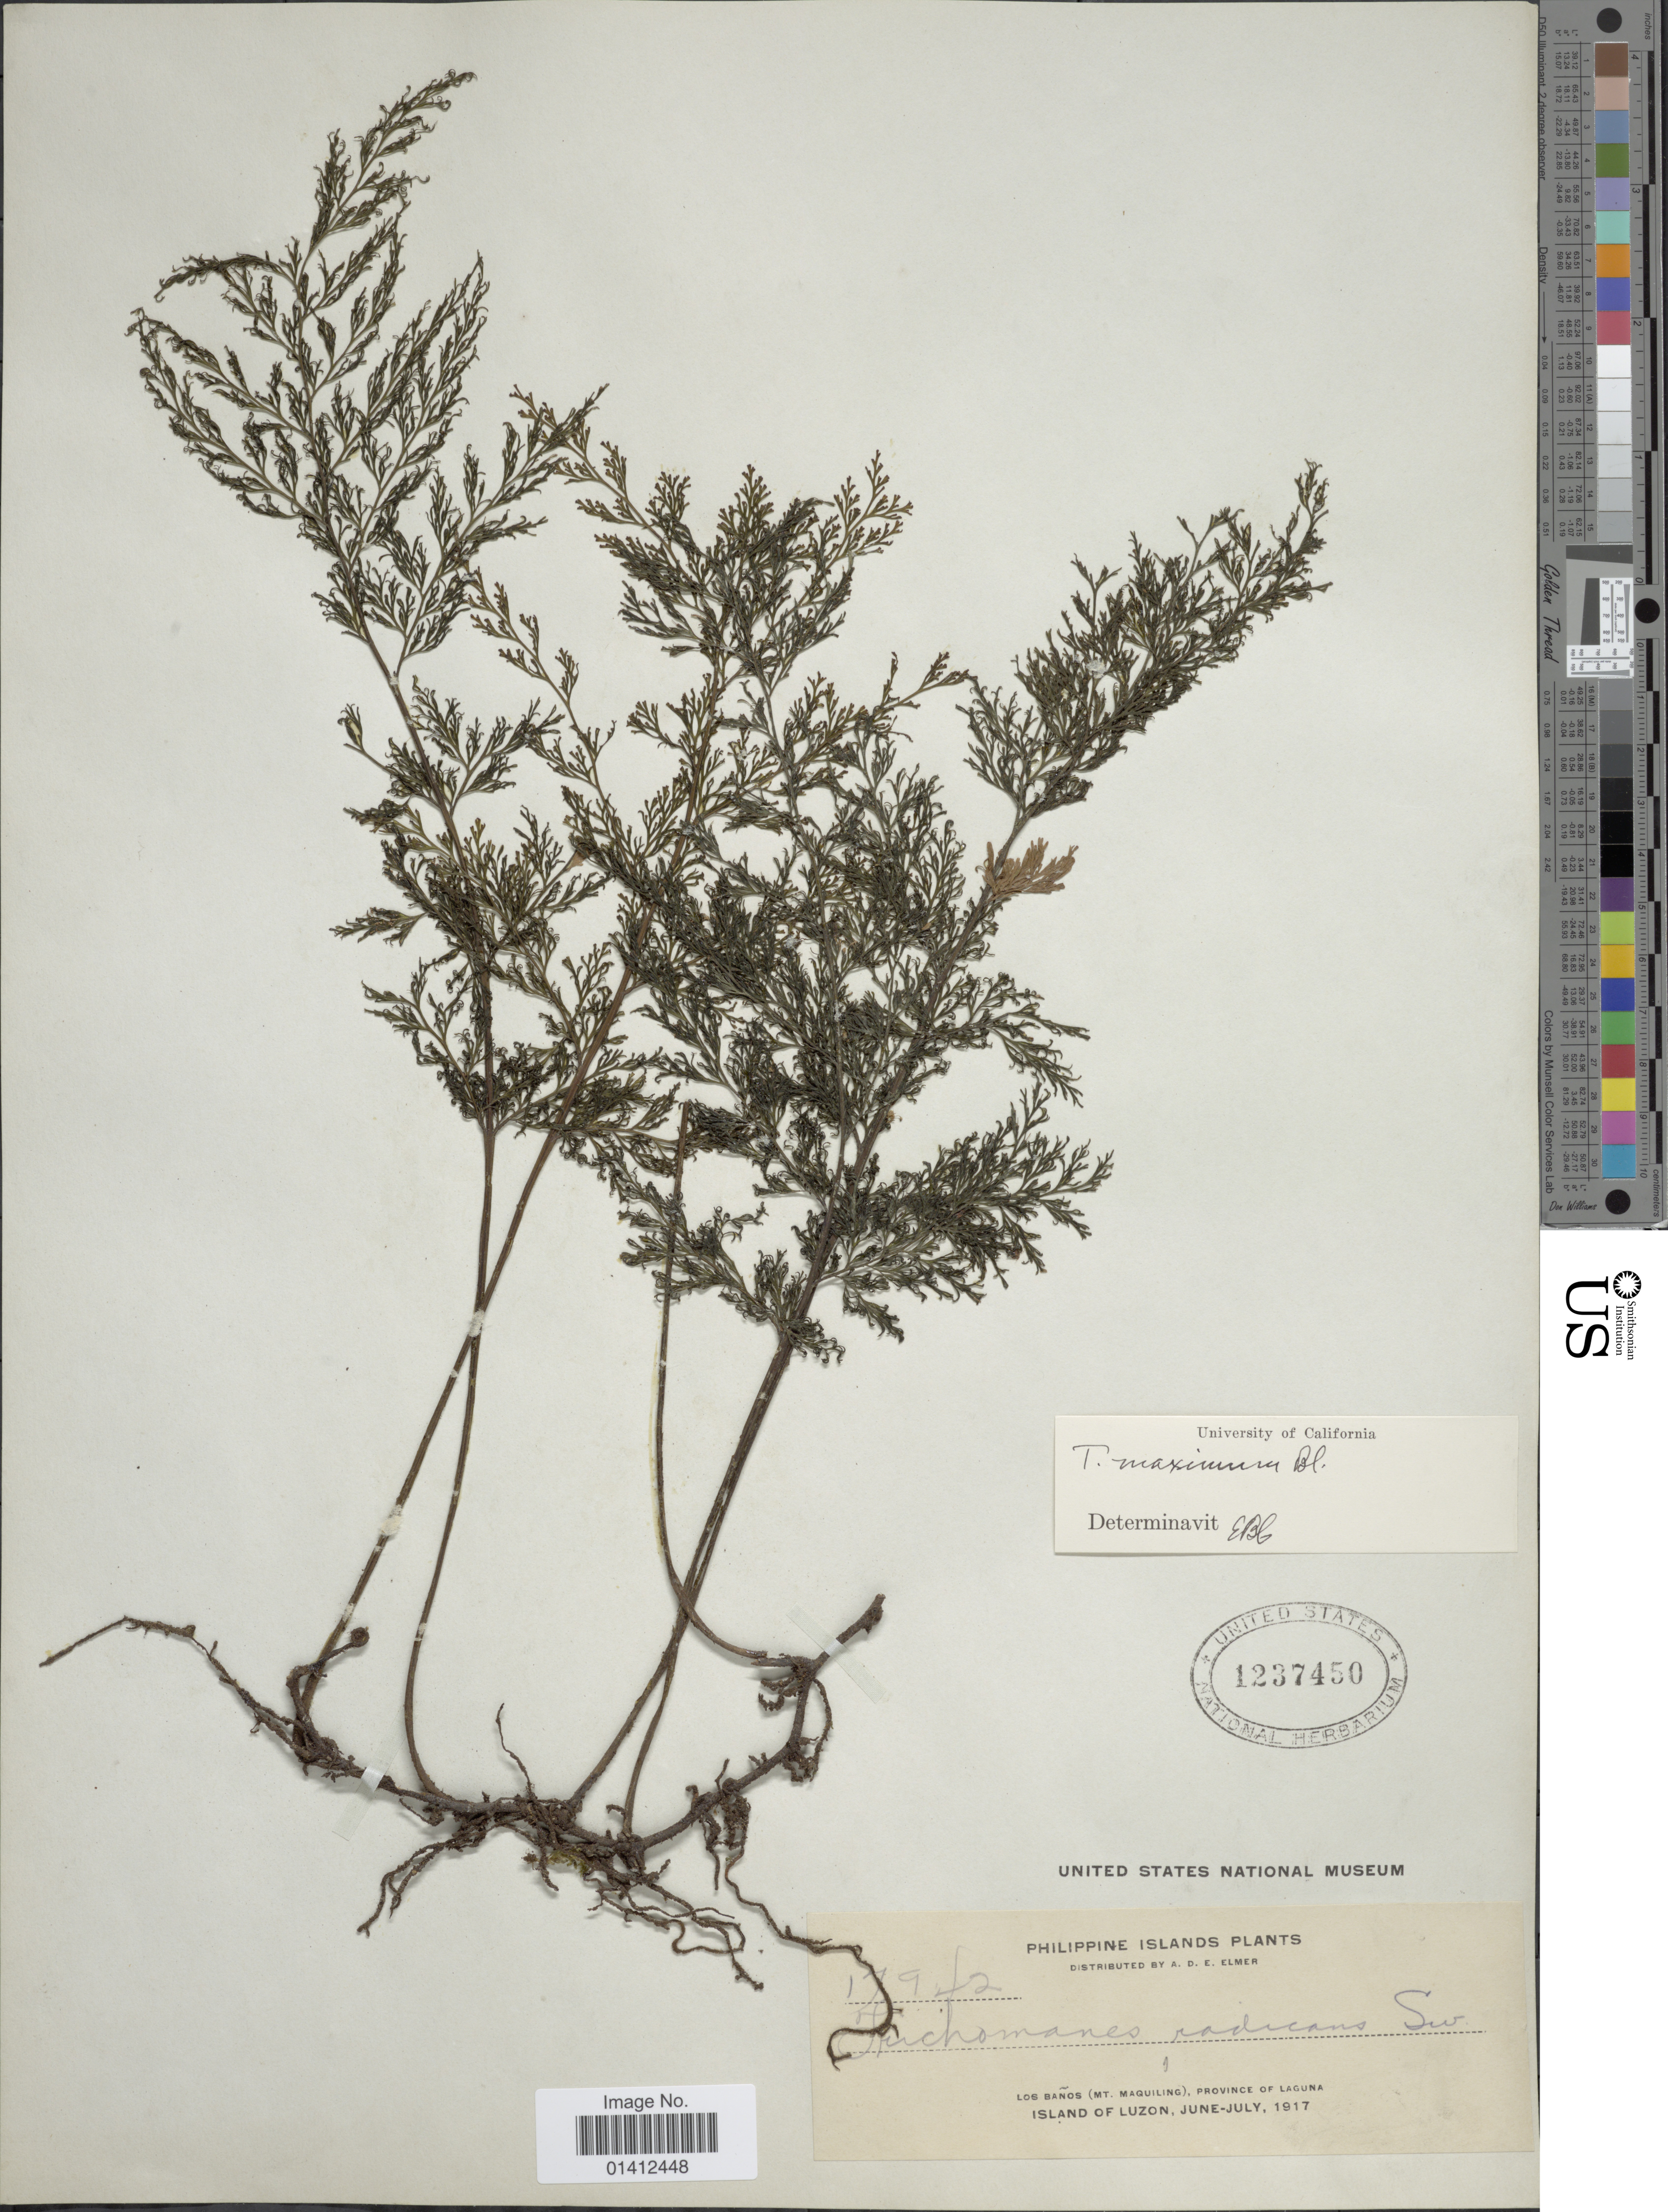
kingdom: Plantae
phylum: Tracheophyta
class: Polypodiopsida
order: Hymenophyllales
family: Hymenophyllaceae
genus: Vandenboschia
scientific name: Vandenboschia maxima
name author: (Blume) Copel.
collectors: A. D. E. Elmer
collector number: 17942*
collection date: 1917-06/1917-07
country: Philippines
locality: Los, Baños (Mt Maquiling), province of Laguna, Island of Luzon, Philippine Islands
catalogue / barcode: US 1237450